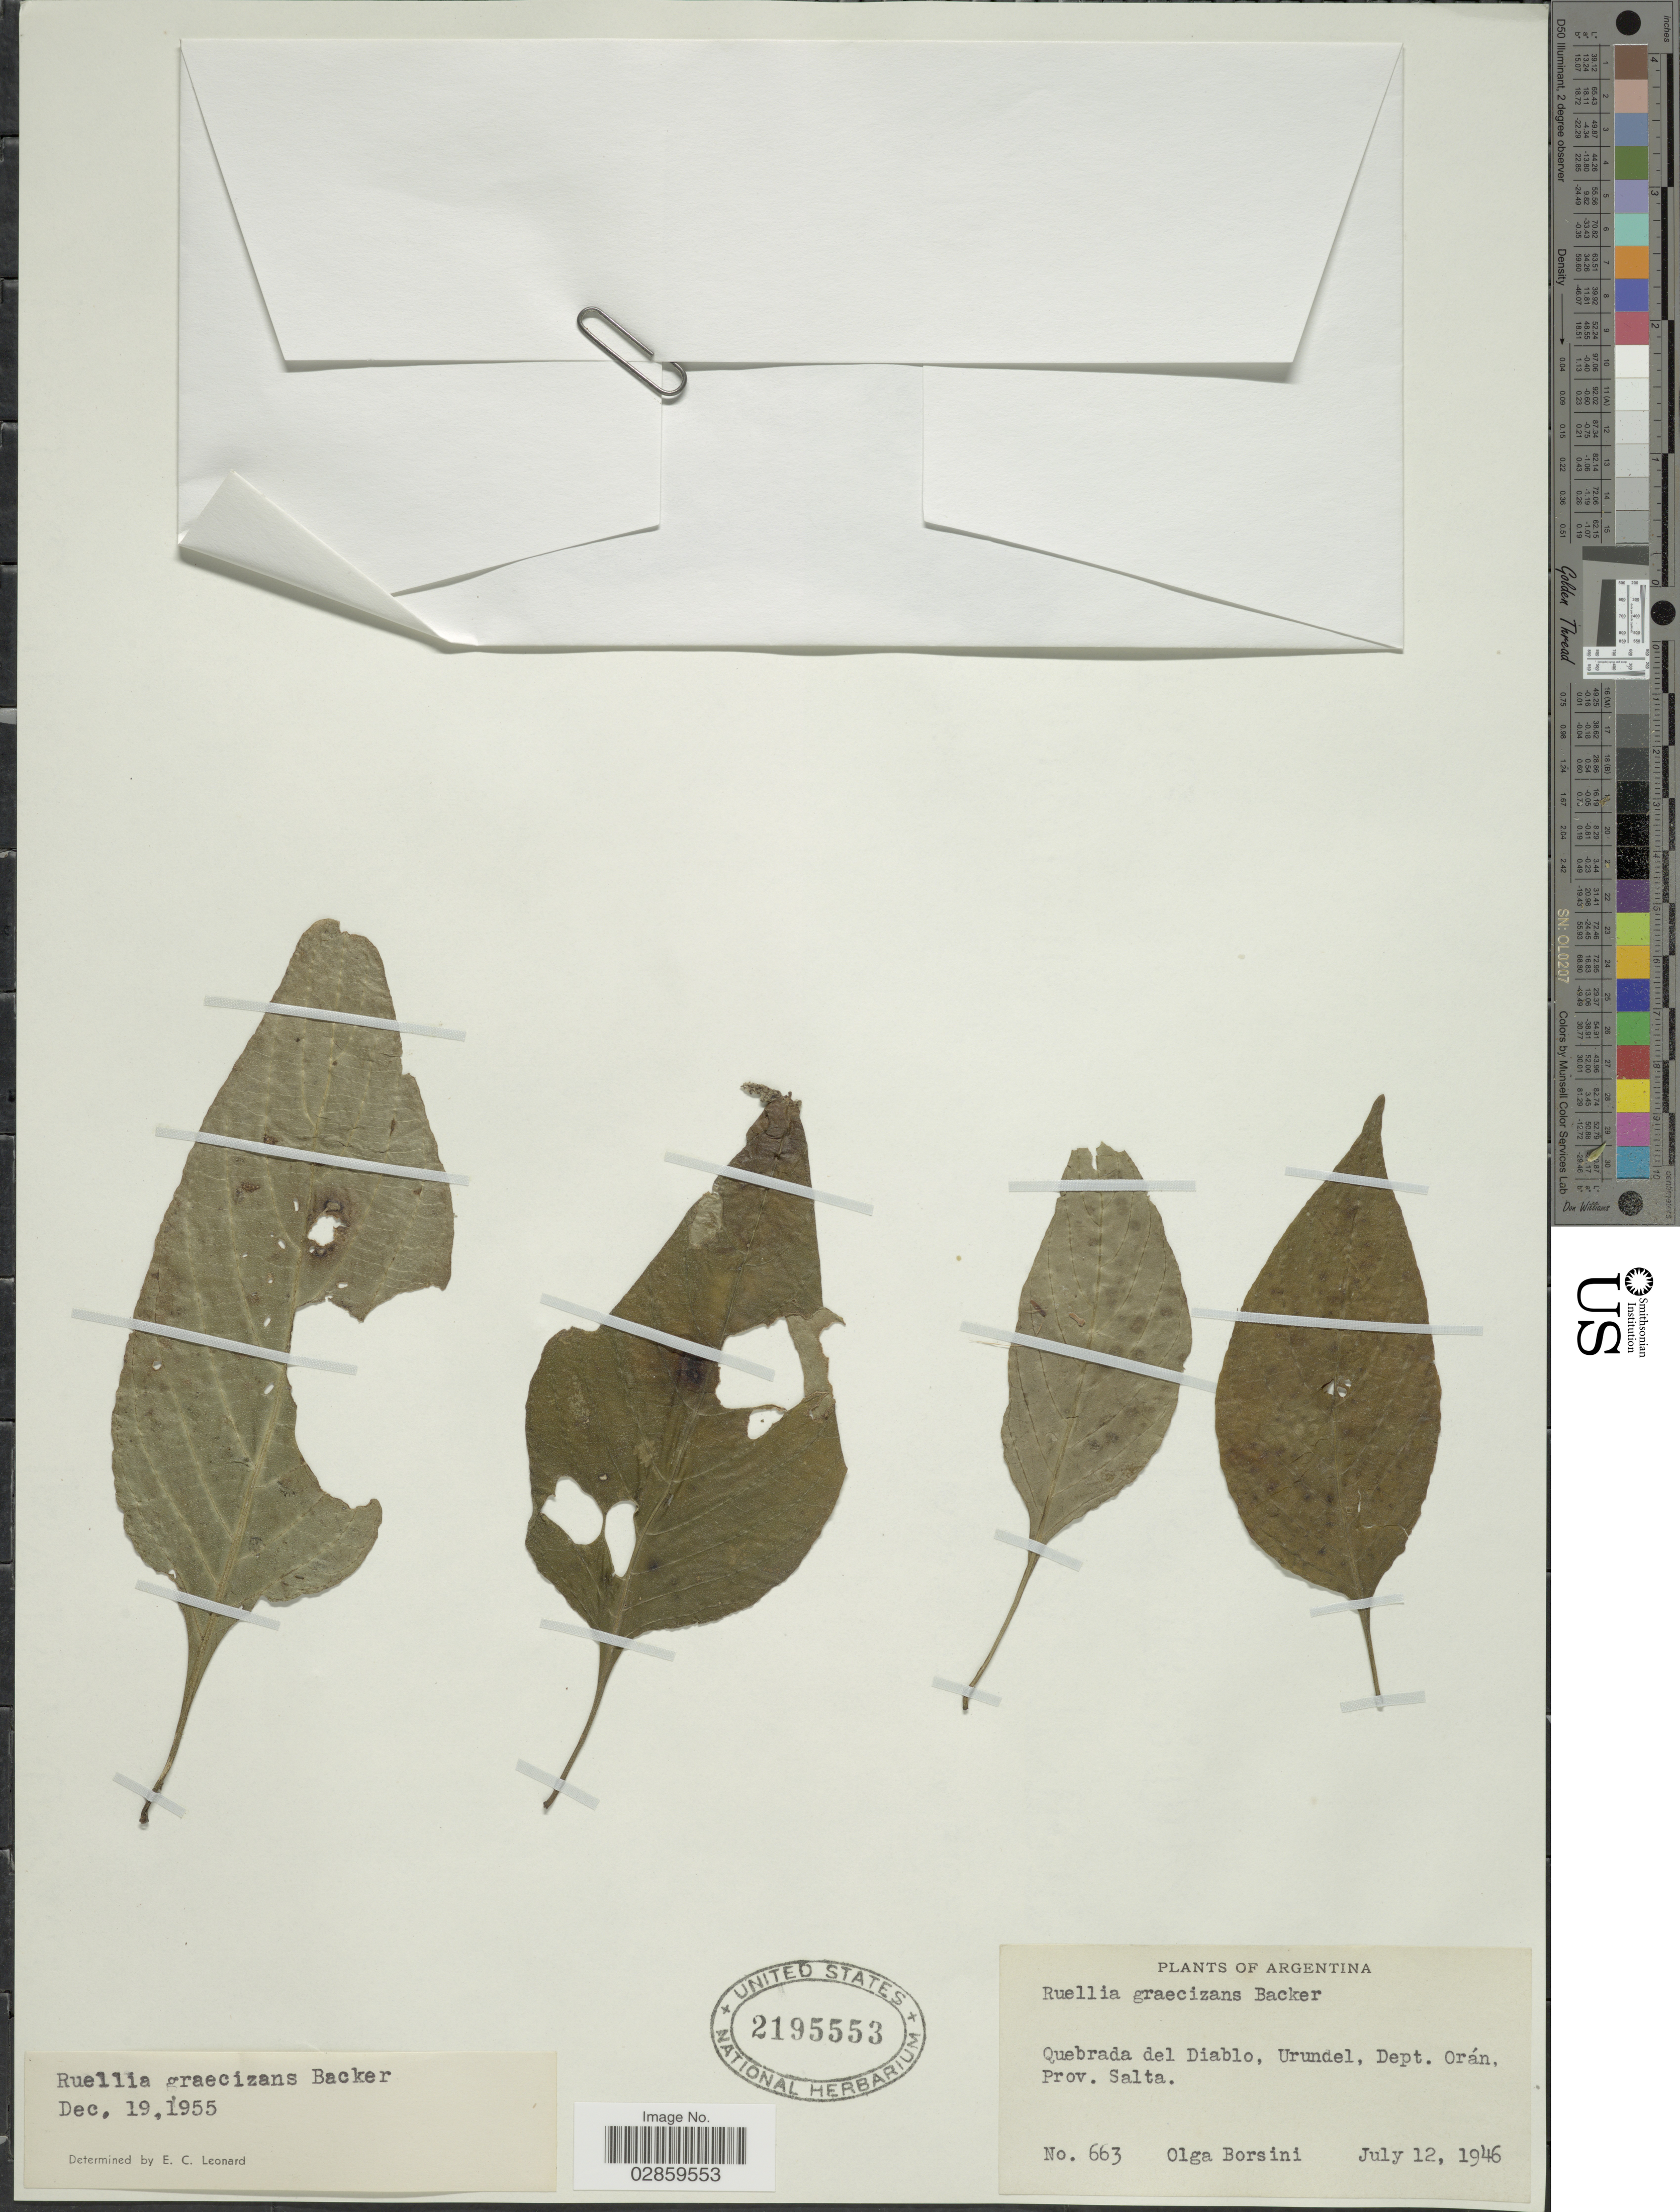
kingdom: Plantae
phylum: Tracheophyta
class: Magnoliopsida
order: Lamiales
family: Acanthaceae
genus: Ruellia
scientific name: Ruellia brevifolia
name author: (Pohl) C. Ezcurra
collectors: O. H. Borsini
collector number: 663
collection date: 1946-07-12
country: Argentina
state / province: Salta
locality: Quebrada del Diablo, Urundel, Dept. Orán.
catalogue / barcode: US 2195553